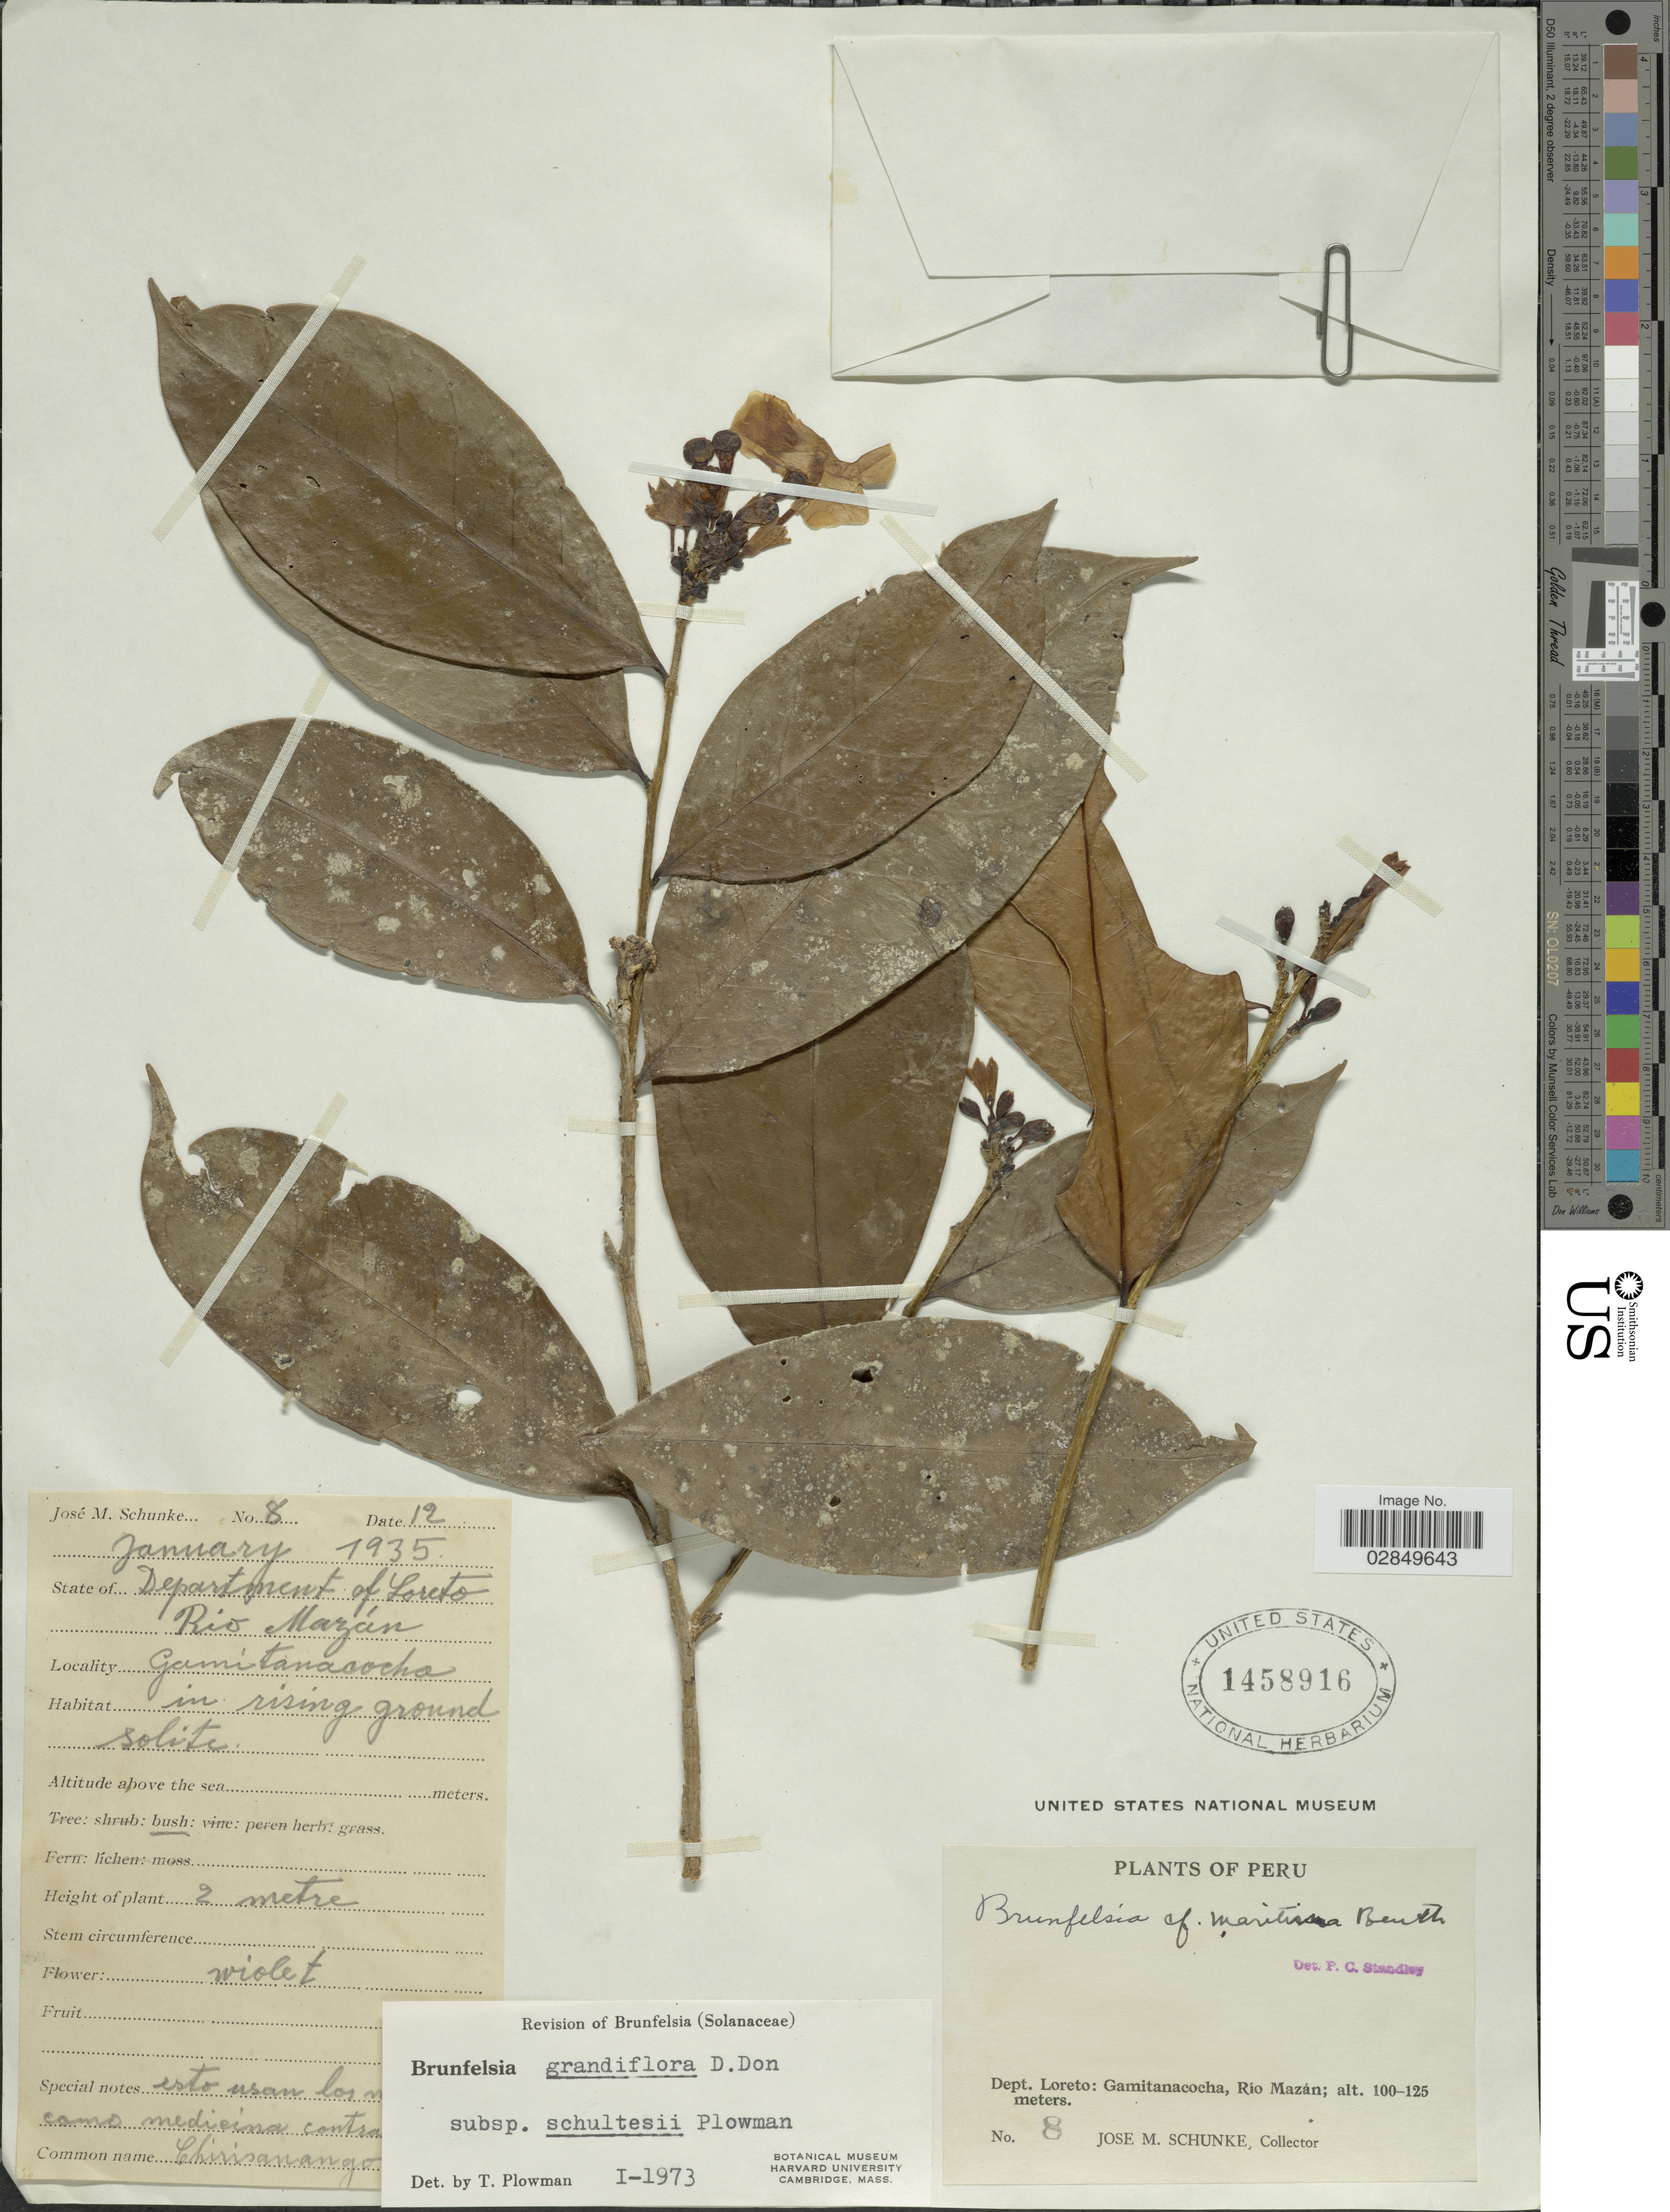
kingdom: Plantae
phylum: Tracheophyta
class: Magnoliopsida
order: Solanales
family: Solanaceae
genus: Brunfelsia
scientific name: Brunfelsia grandiflora subsp. schultesii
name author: Plowman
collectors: J. M. Schunke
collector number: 8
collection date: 1935-01-12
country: Peru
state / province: Loreto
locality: Dept. Loreto, Gamitanacocha, Rio Mazán.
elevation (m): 100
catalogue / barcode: US 1458916